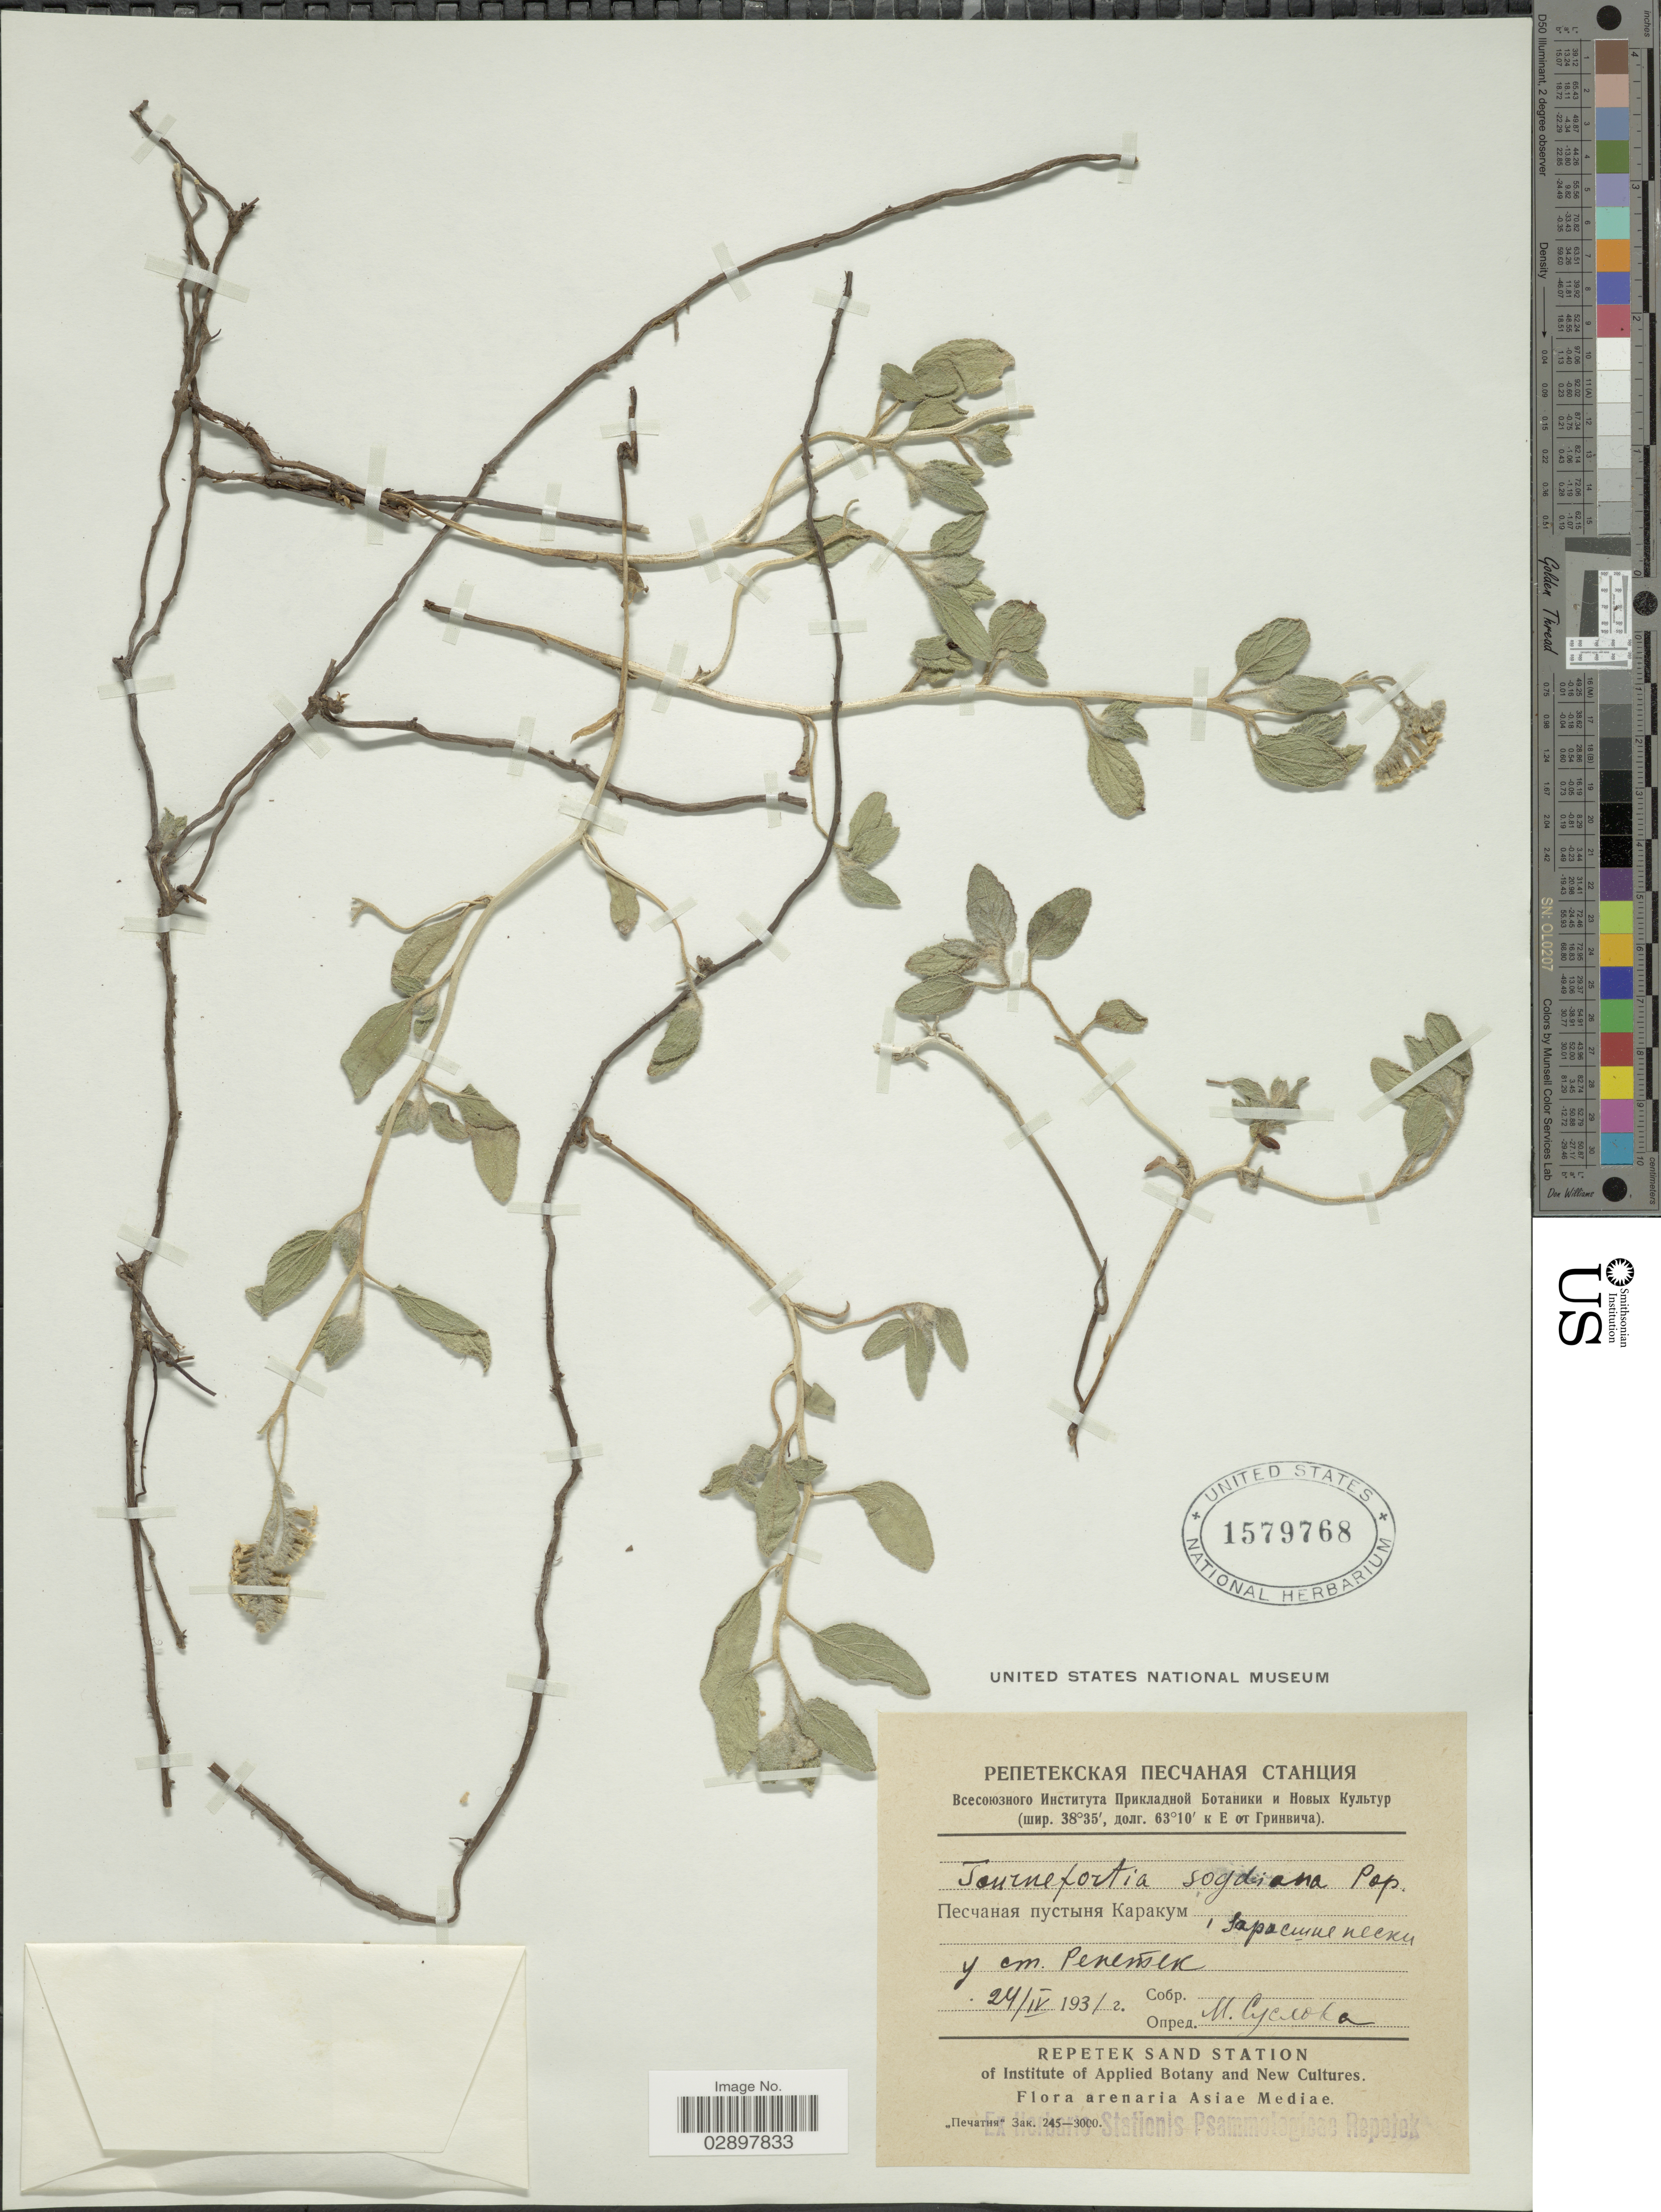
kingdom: Plantae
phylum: Tracheophyta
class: Magnoliopsida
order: Boraginales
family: Heliotropiaceae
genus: Tournefortia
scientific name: Tournefortia sogdiana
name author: Popov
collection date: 1932-04-24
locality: X. Arenaria Asiae Mediae.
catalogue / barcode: US 1579768